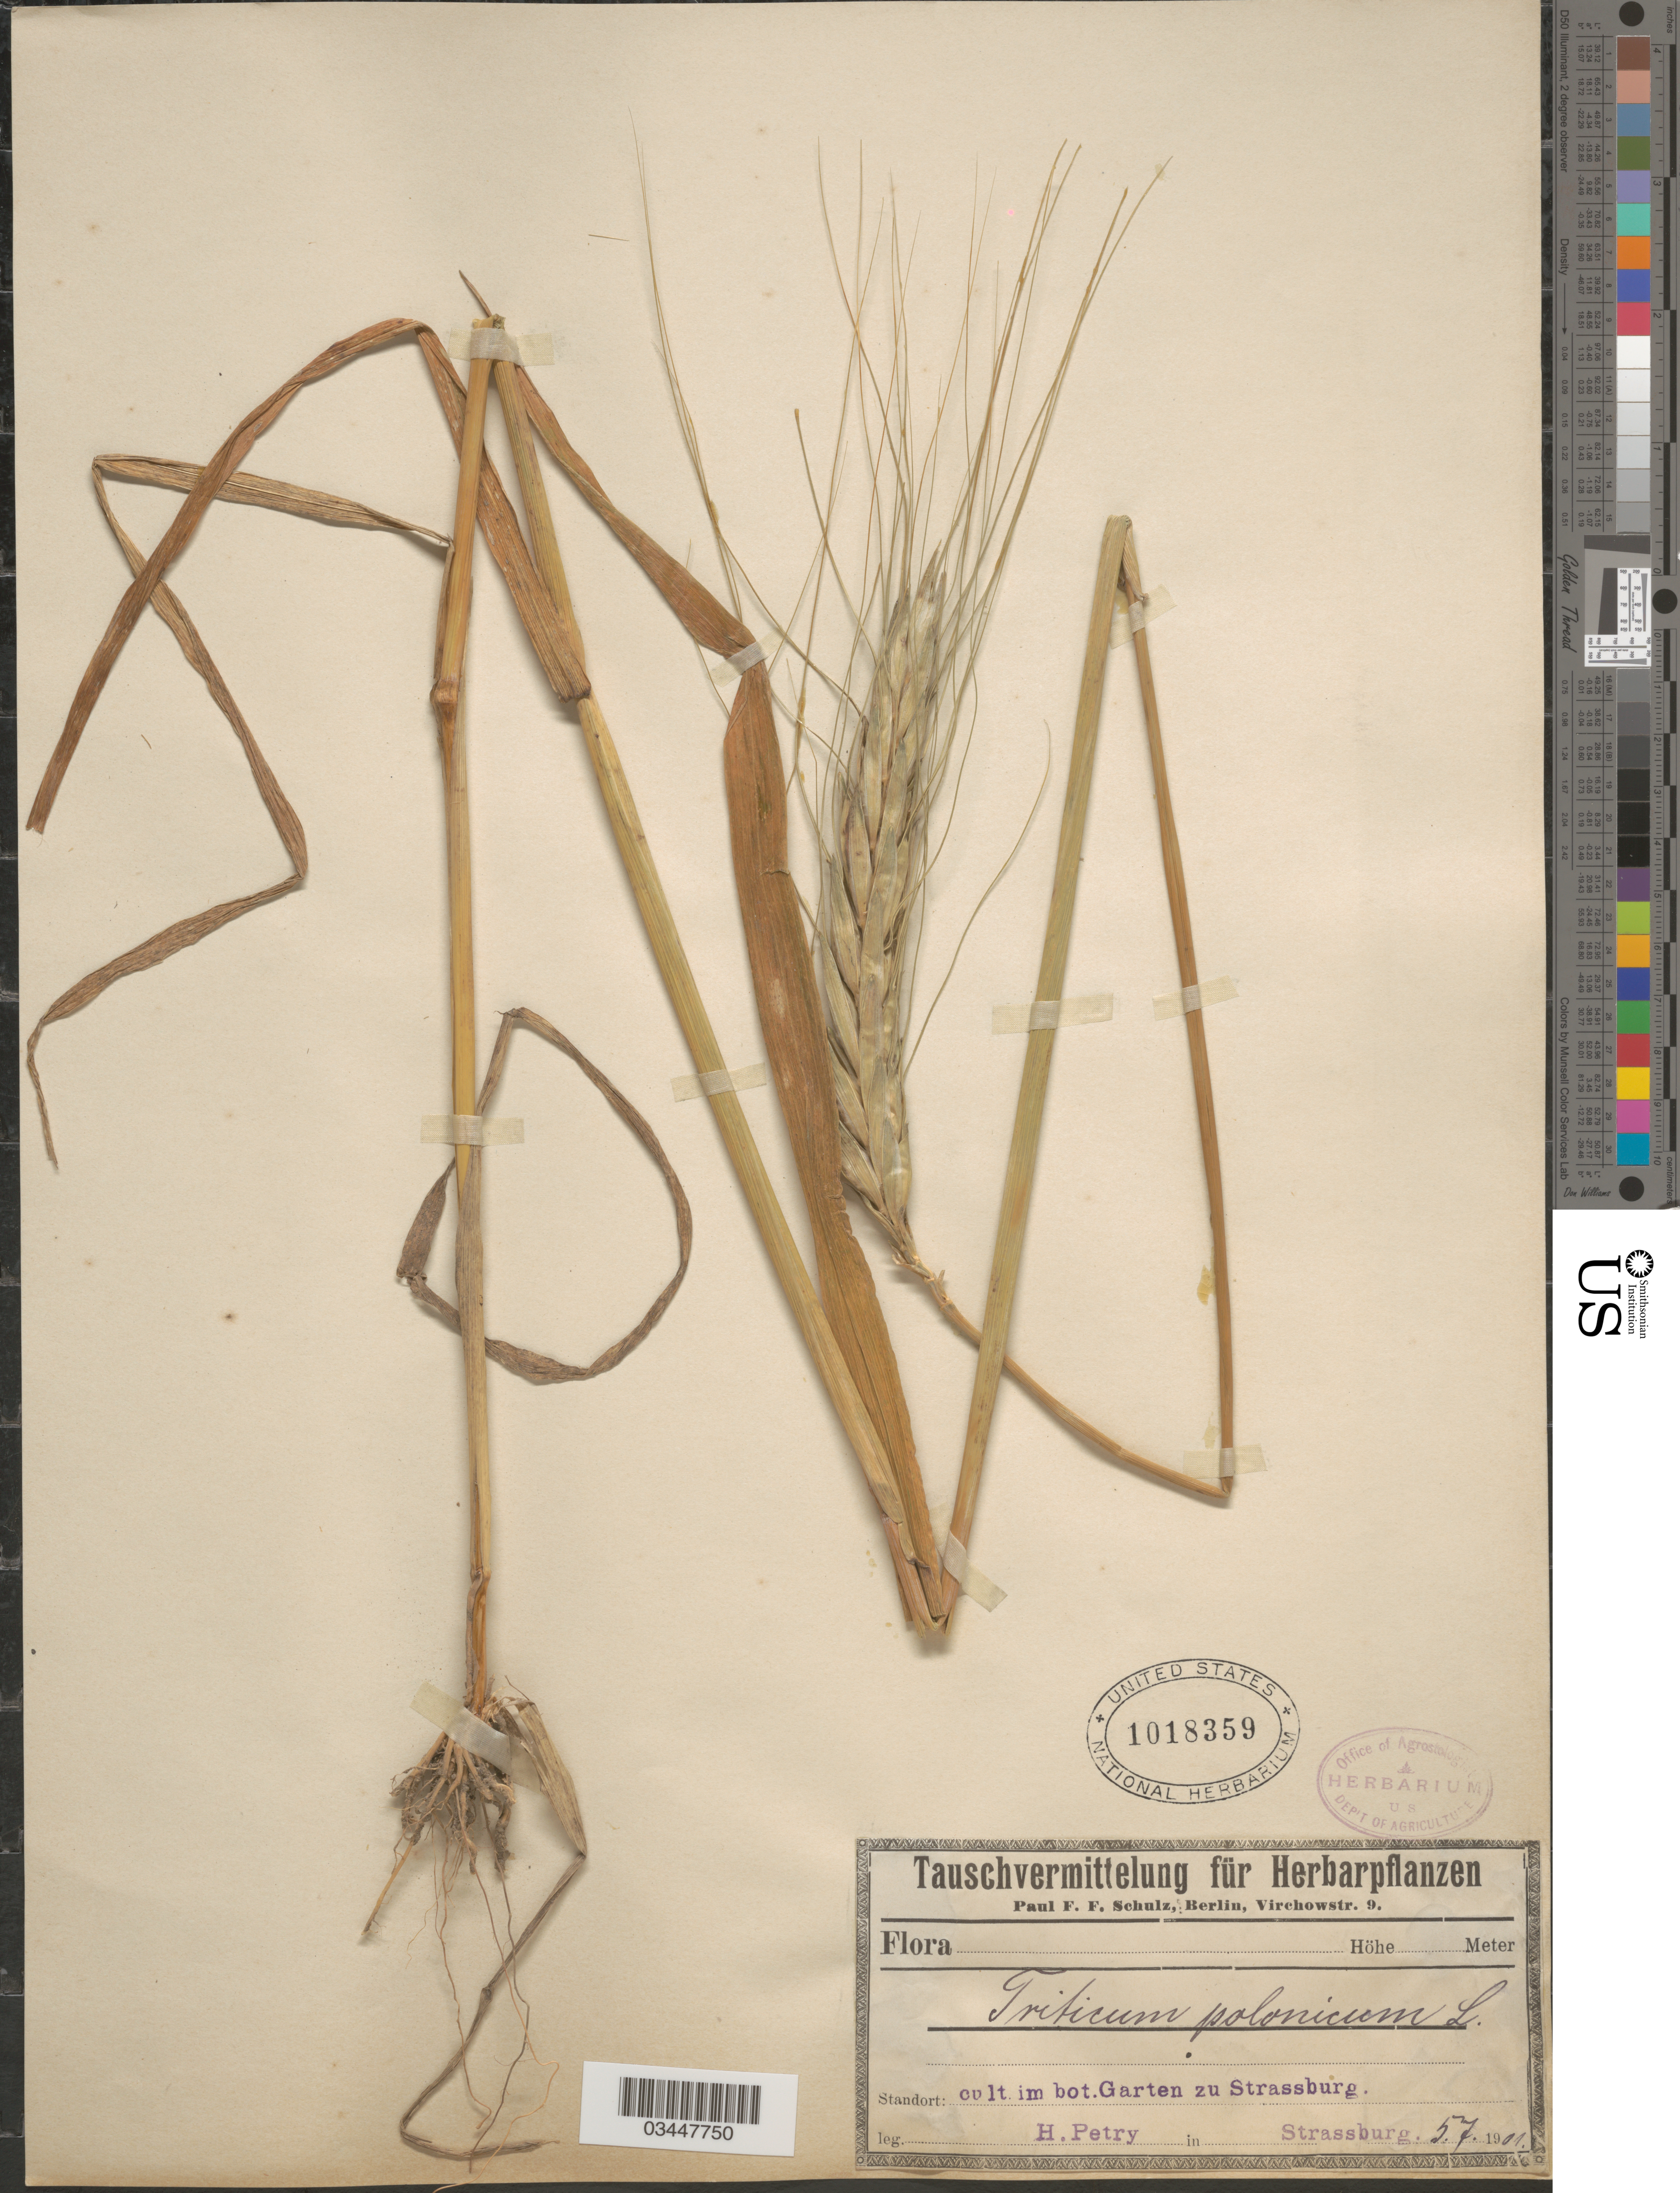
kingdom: Plantae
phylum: Tracheophyta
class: Liliopsida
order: Poales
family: Poaceae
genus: Triticum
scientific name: Triticum polonicum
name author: L.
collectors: H. Petry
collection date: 1901-07-05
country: France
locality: Cult. im bot. Garten zu Strassburg. Strassburg.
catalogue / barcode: US 1018359